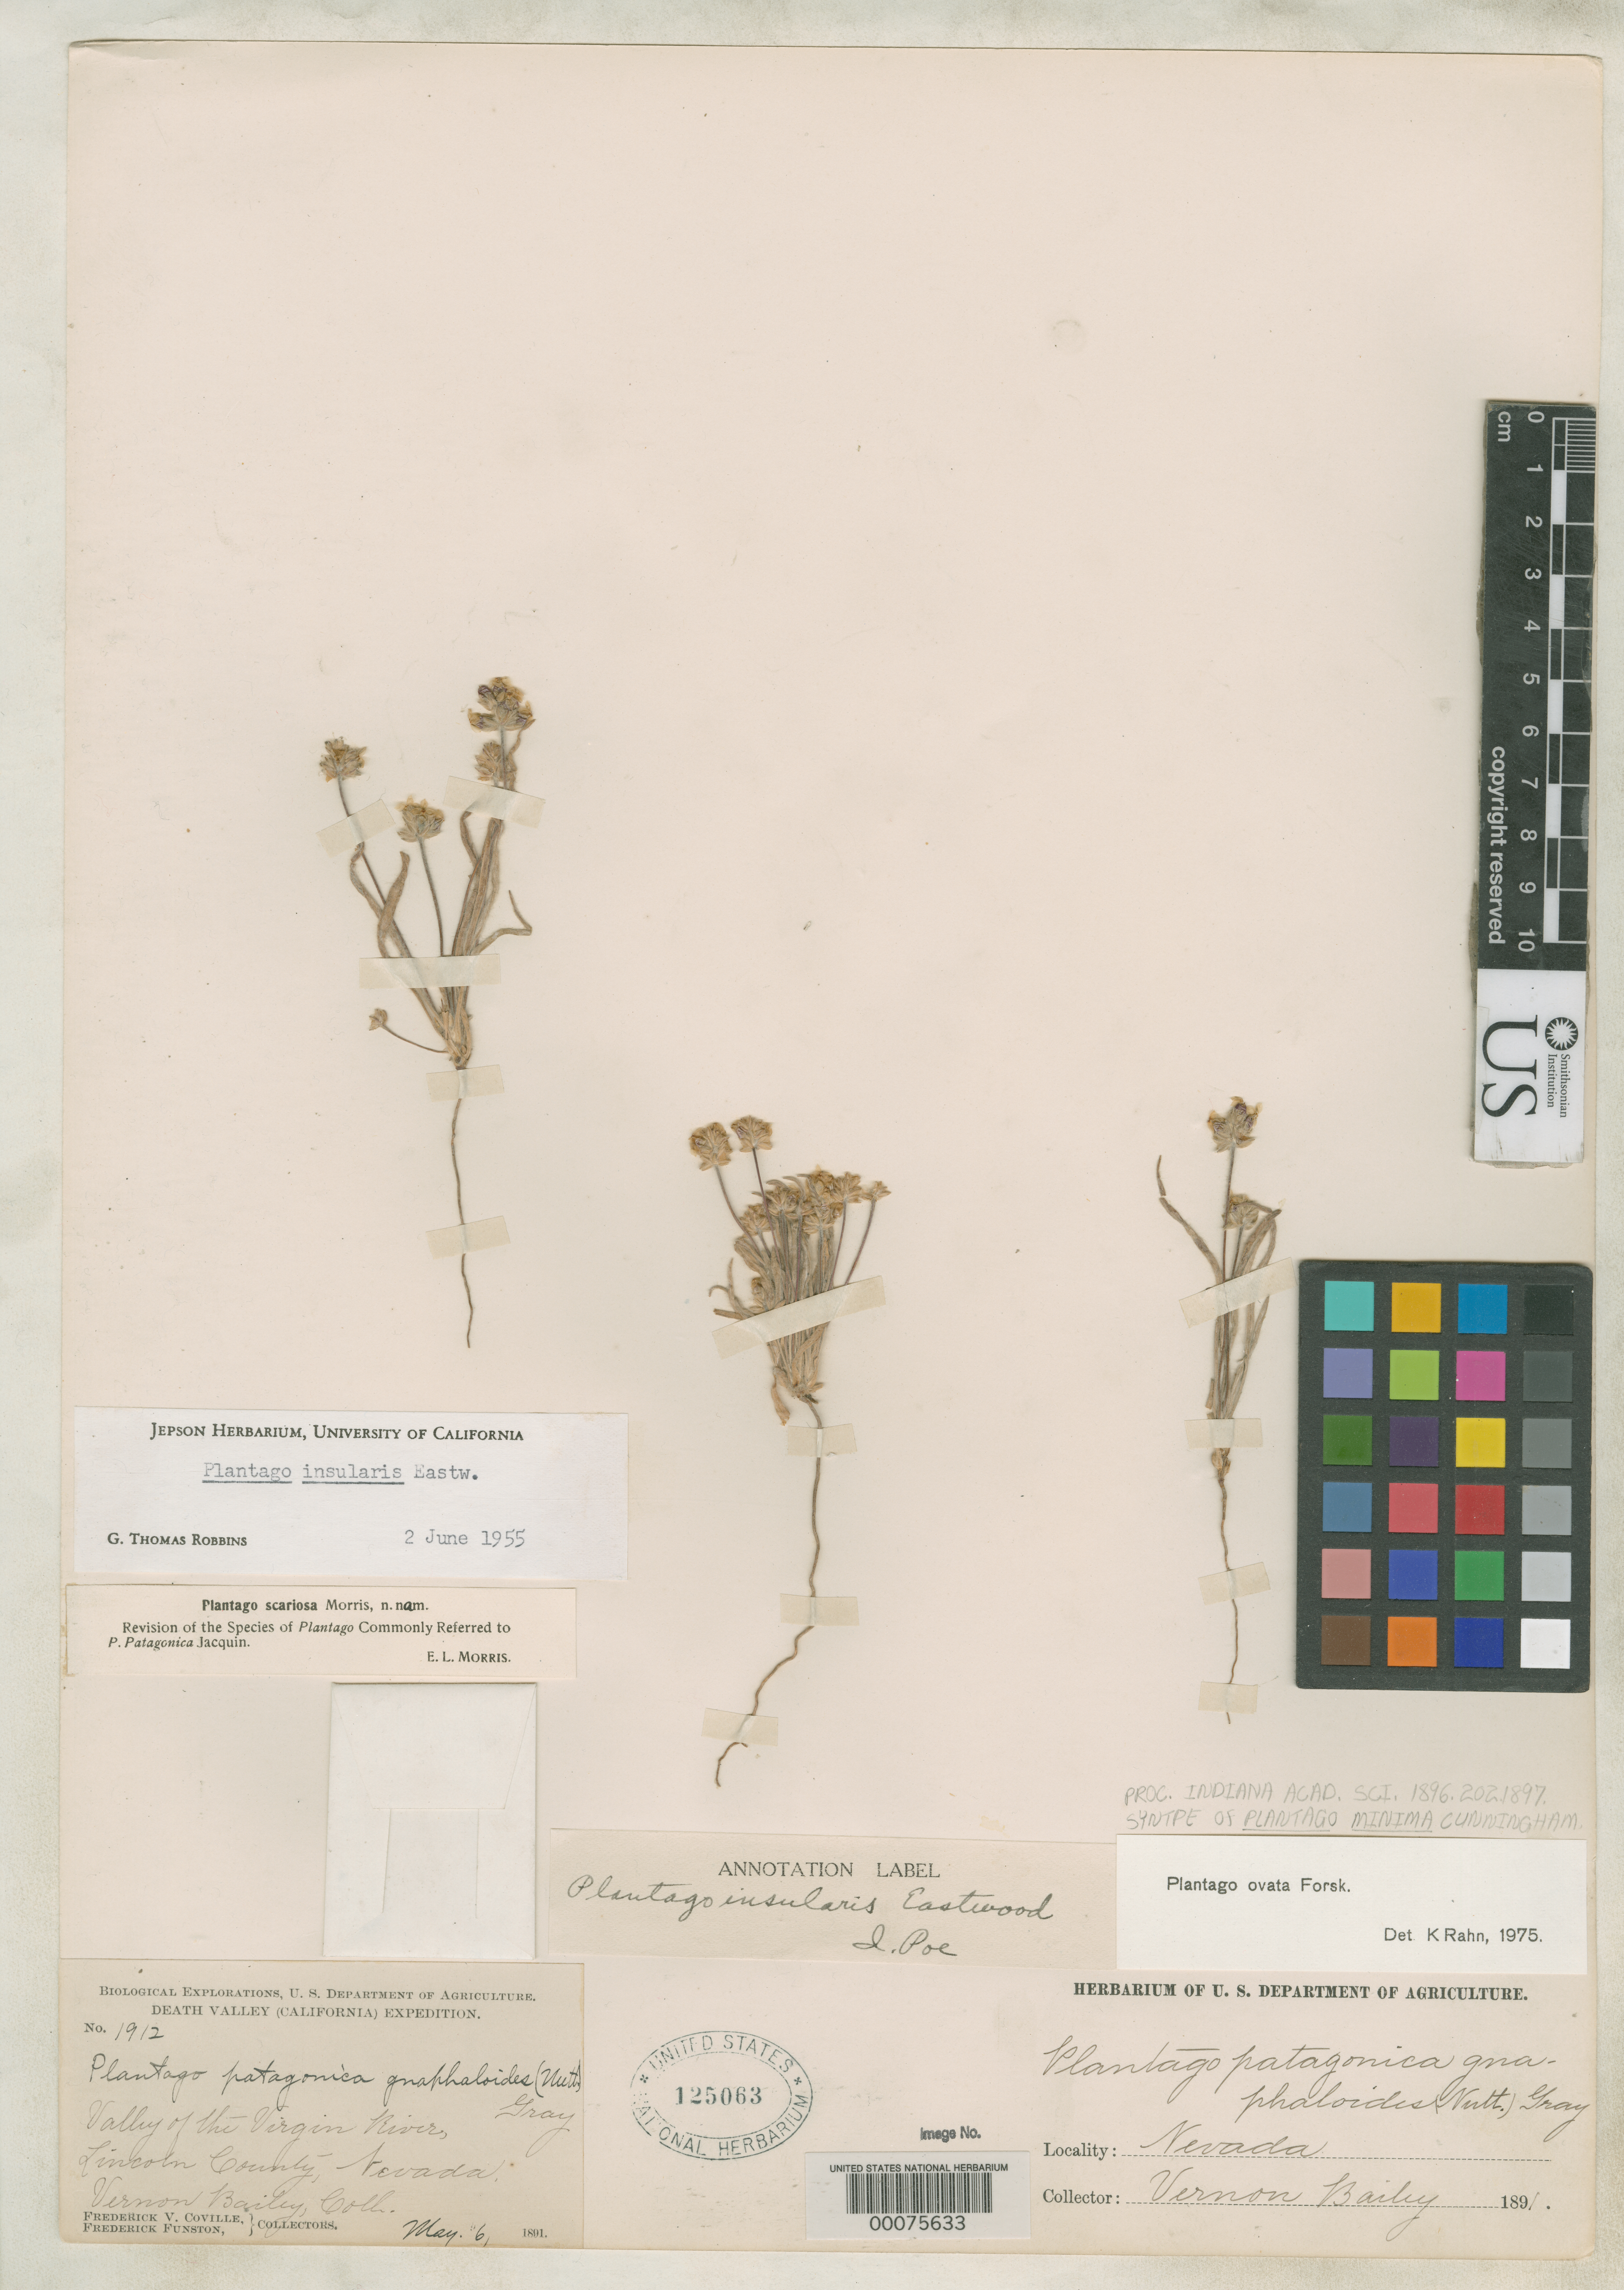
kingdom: Plantae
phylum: Tracheophyta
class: Magnoliopsida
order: Lamiales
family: Plantaginaceae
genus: Plantago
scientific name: Plantago minima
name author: A.M. Cunn.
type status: Syntype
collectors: V. O. Bailey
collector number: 1912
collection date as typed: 06 May 1891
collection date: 1891-05-06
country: United States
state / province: Nevada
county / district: Lincoln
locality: Valley of the Virgin River.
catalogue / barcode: US 125063